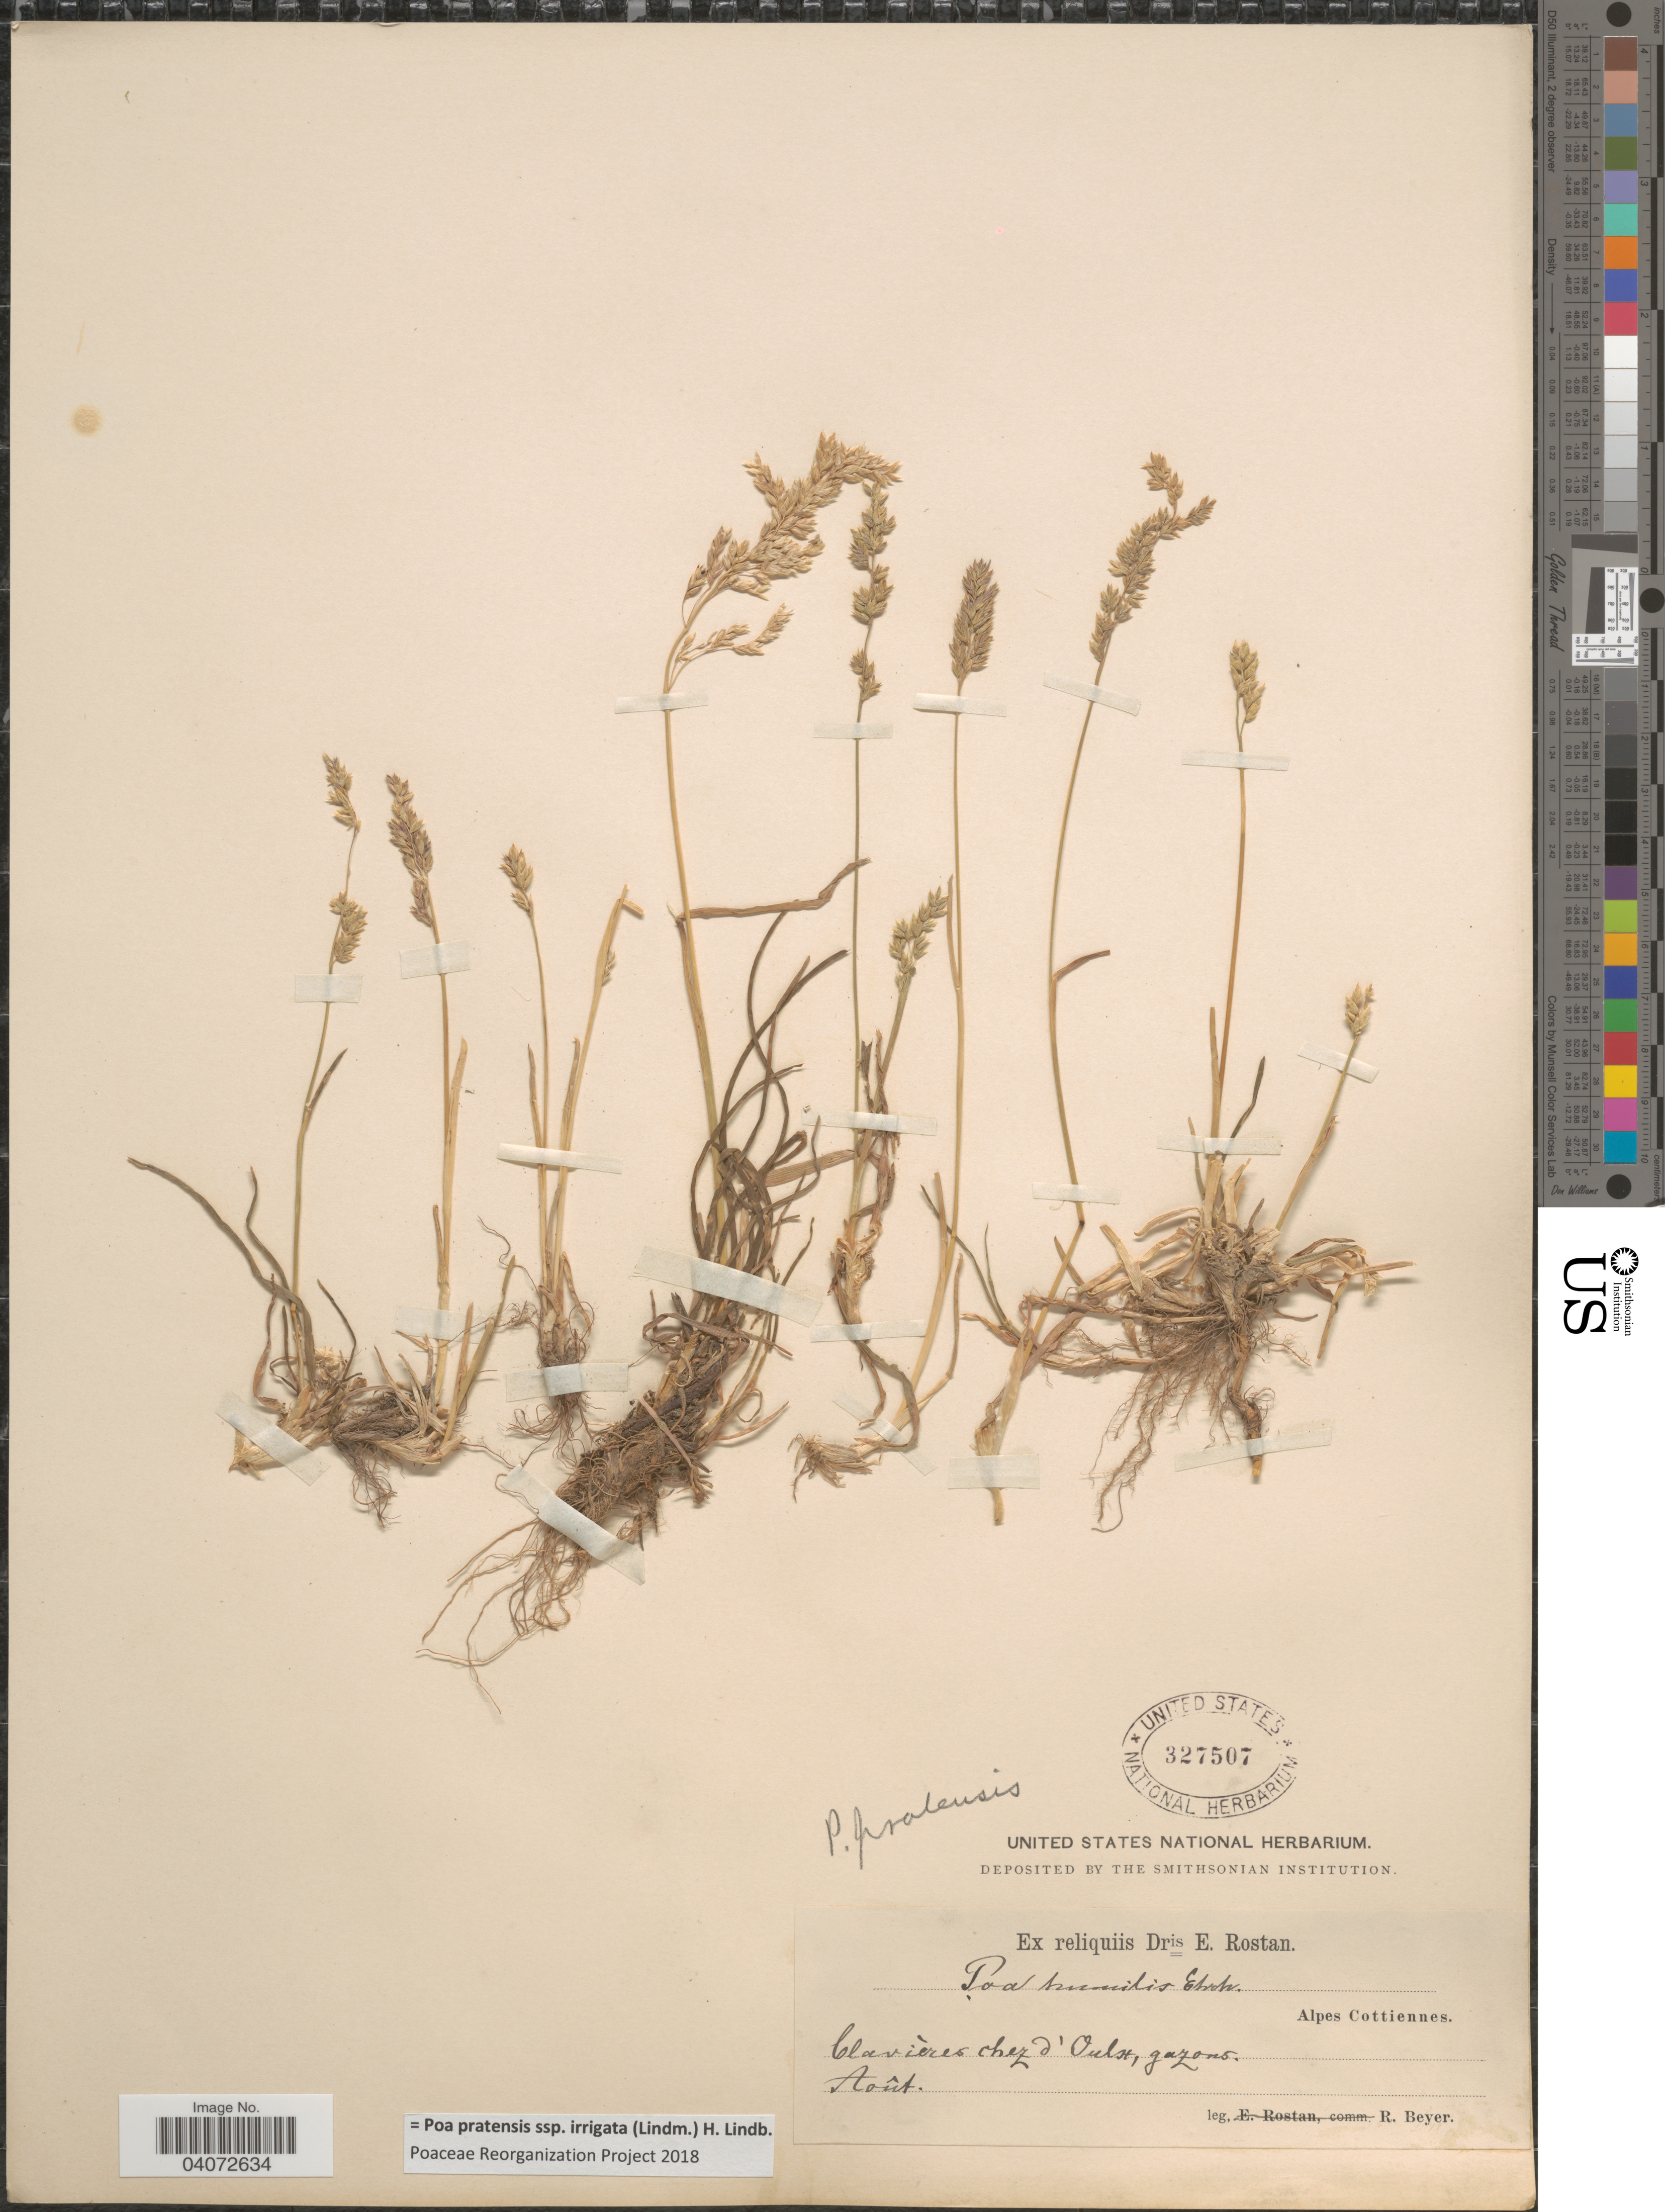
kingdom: Plantae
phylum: Tracheophyta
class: Liliopsida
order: Poales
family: Poaceae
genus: Poa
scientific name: Poa pratensis subsp. irrigata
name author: (Lindm.) H. Lindb.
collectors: R. Beyer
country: France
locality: Alpes Cottiennes. Clavières chez d'Oulx, gazons.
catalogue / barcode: US 327507